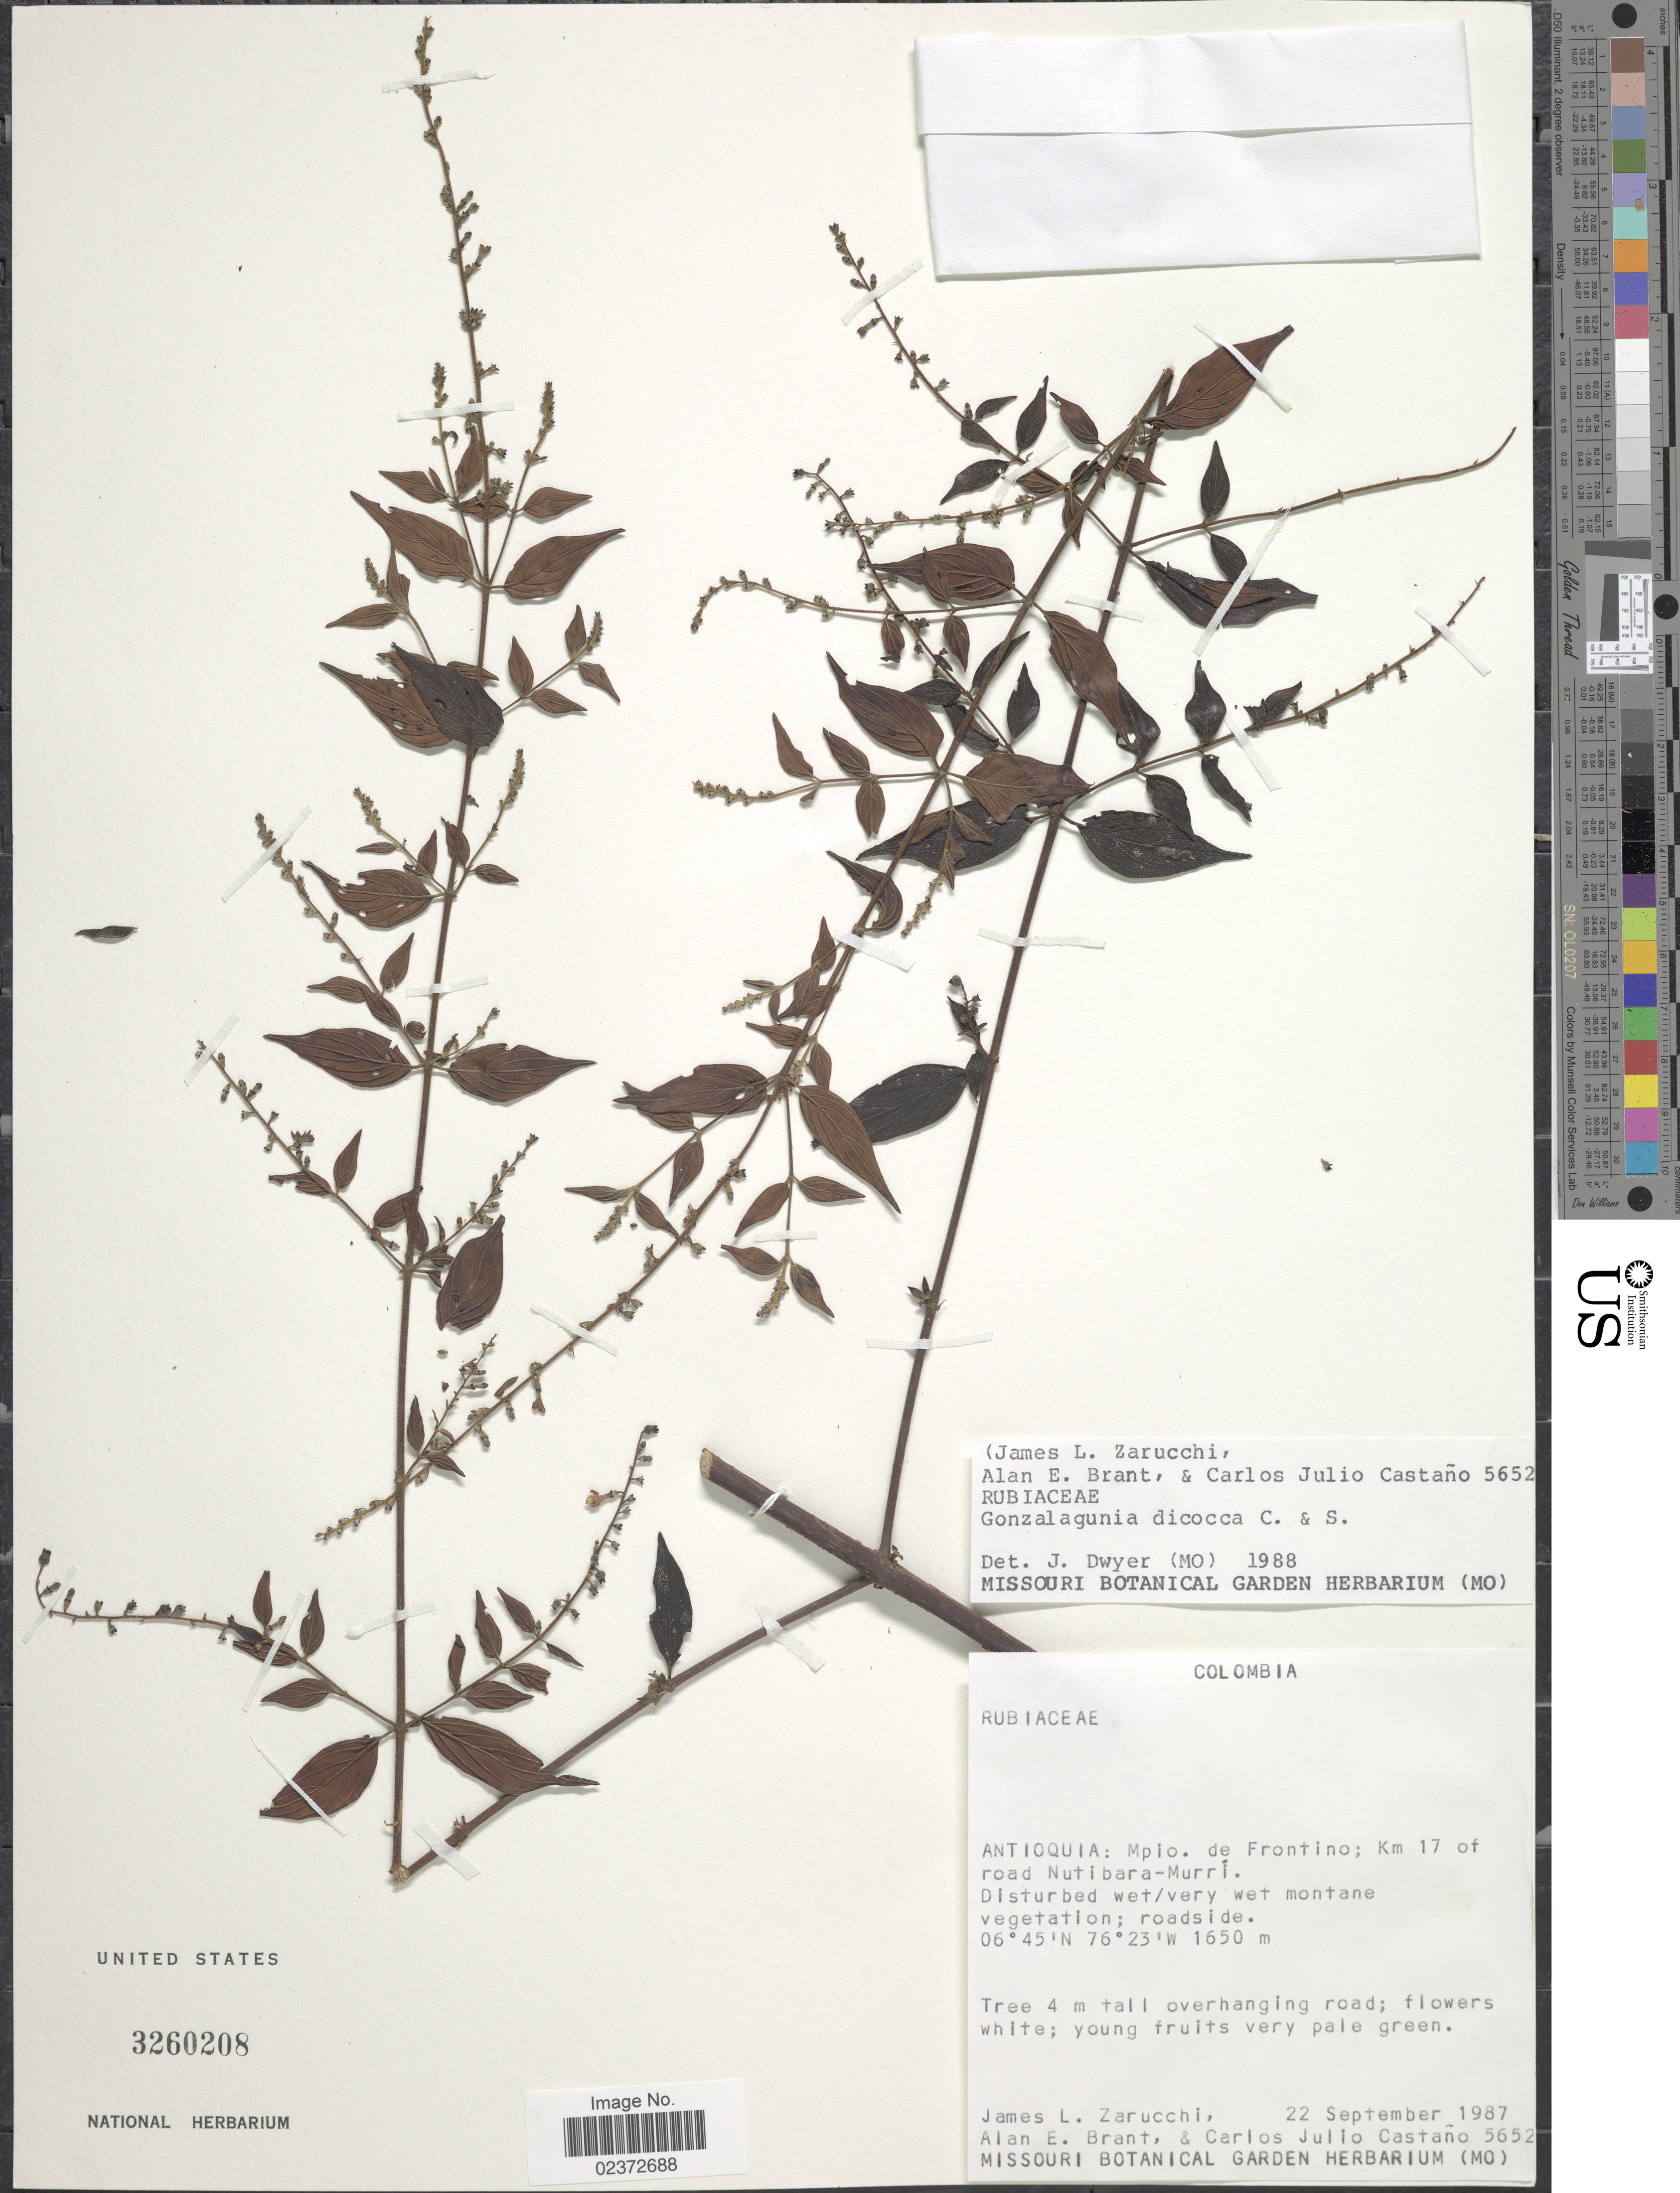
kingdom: Plantae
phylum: Tracheophyta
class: Magnoliopsida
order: Gentianales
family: Rubiaceae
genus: Gonzalagunia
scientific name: Gonzalagunia dicocca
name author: Cham. & Schltdl.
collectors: J. L. Zarucchi, A. Brant & C. Castaño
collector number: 5652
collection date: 1987-09-22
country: Colombia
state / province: Antioquia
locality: Mpio. de Frontino; Km 17 of road Nutibara-Murri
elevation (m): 1650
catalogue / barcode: US 3260208